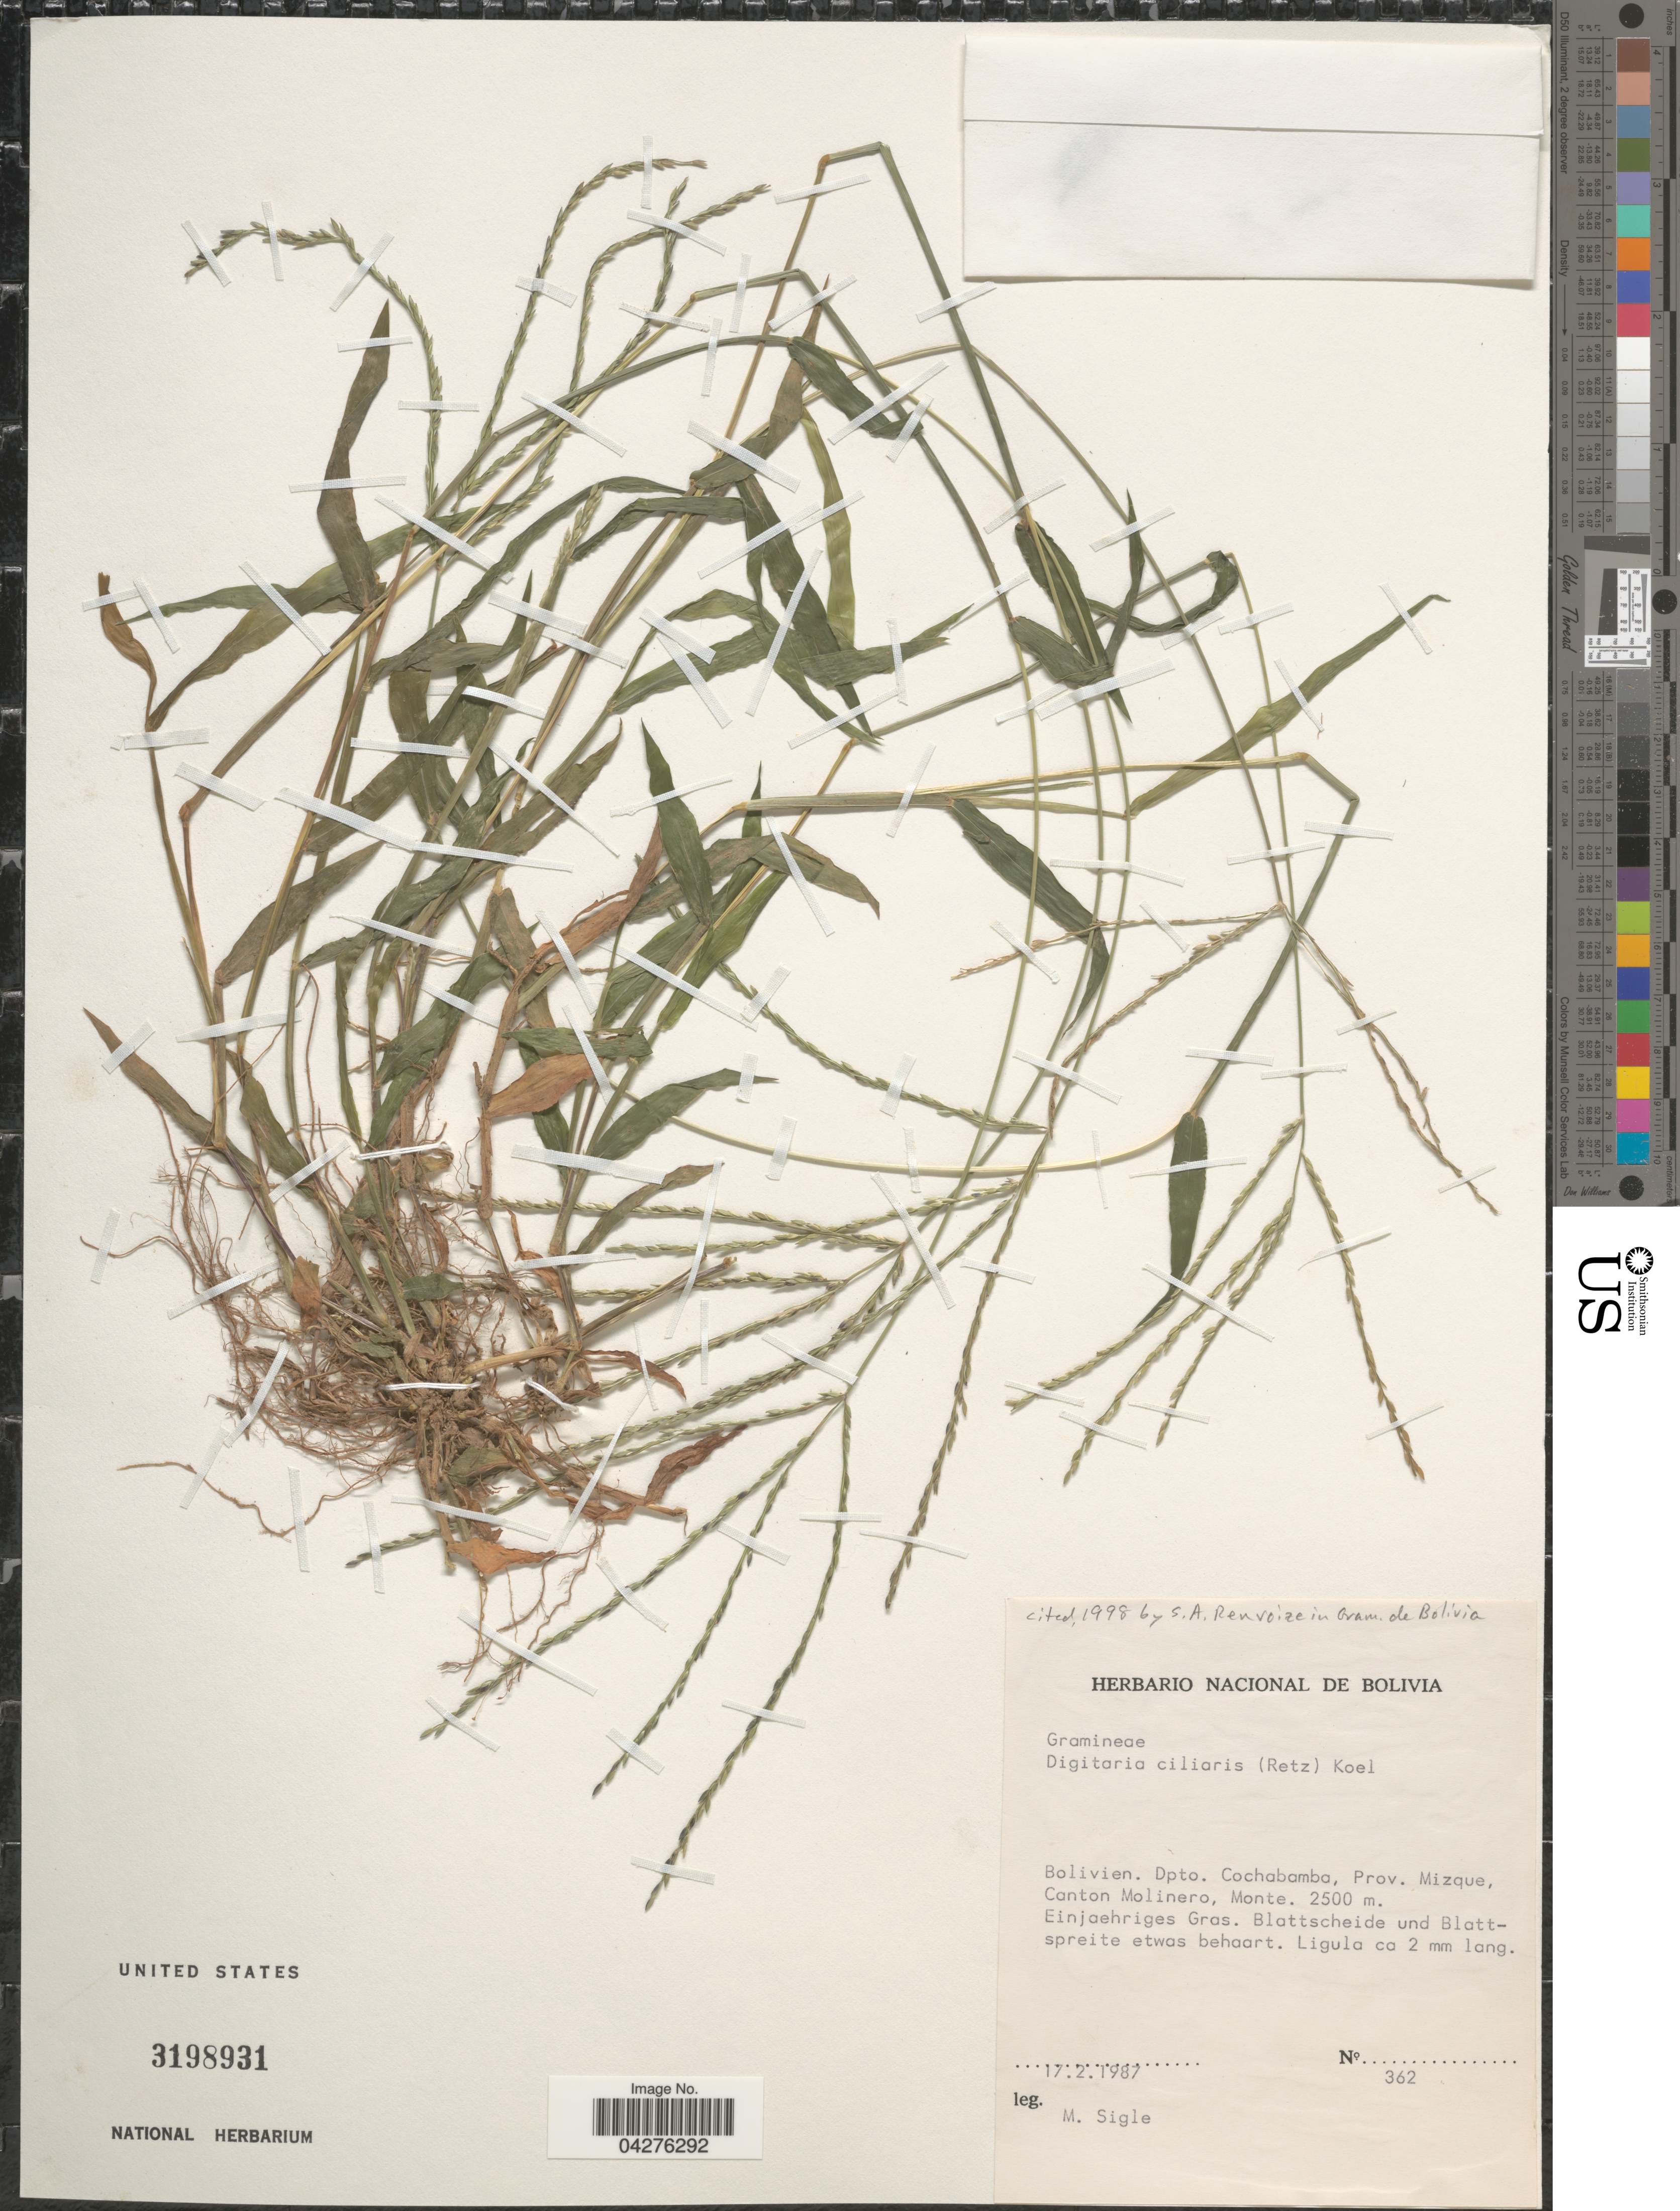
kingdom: Plantae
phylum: Tracheophyta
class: Liliopsida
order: Poales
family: Poaceae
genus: Digitaria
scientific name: Digitaria ciliaris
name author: (Retz.) Koeler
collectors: M. Sigle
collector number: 362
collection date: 1987-02-17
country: Bolivia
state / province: Cochabamba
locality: Dpto. Cochabamba, Prov. Mizque, Canton Molinero, Monte.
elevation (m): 2500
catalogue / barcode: US 3198931